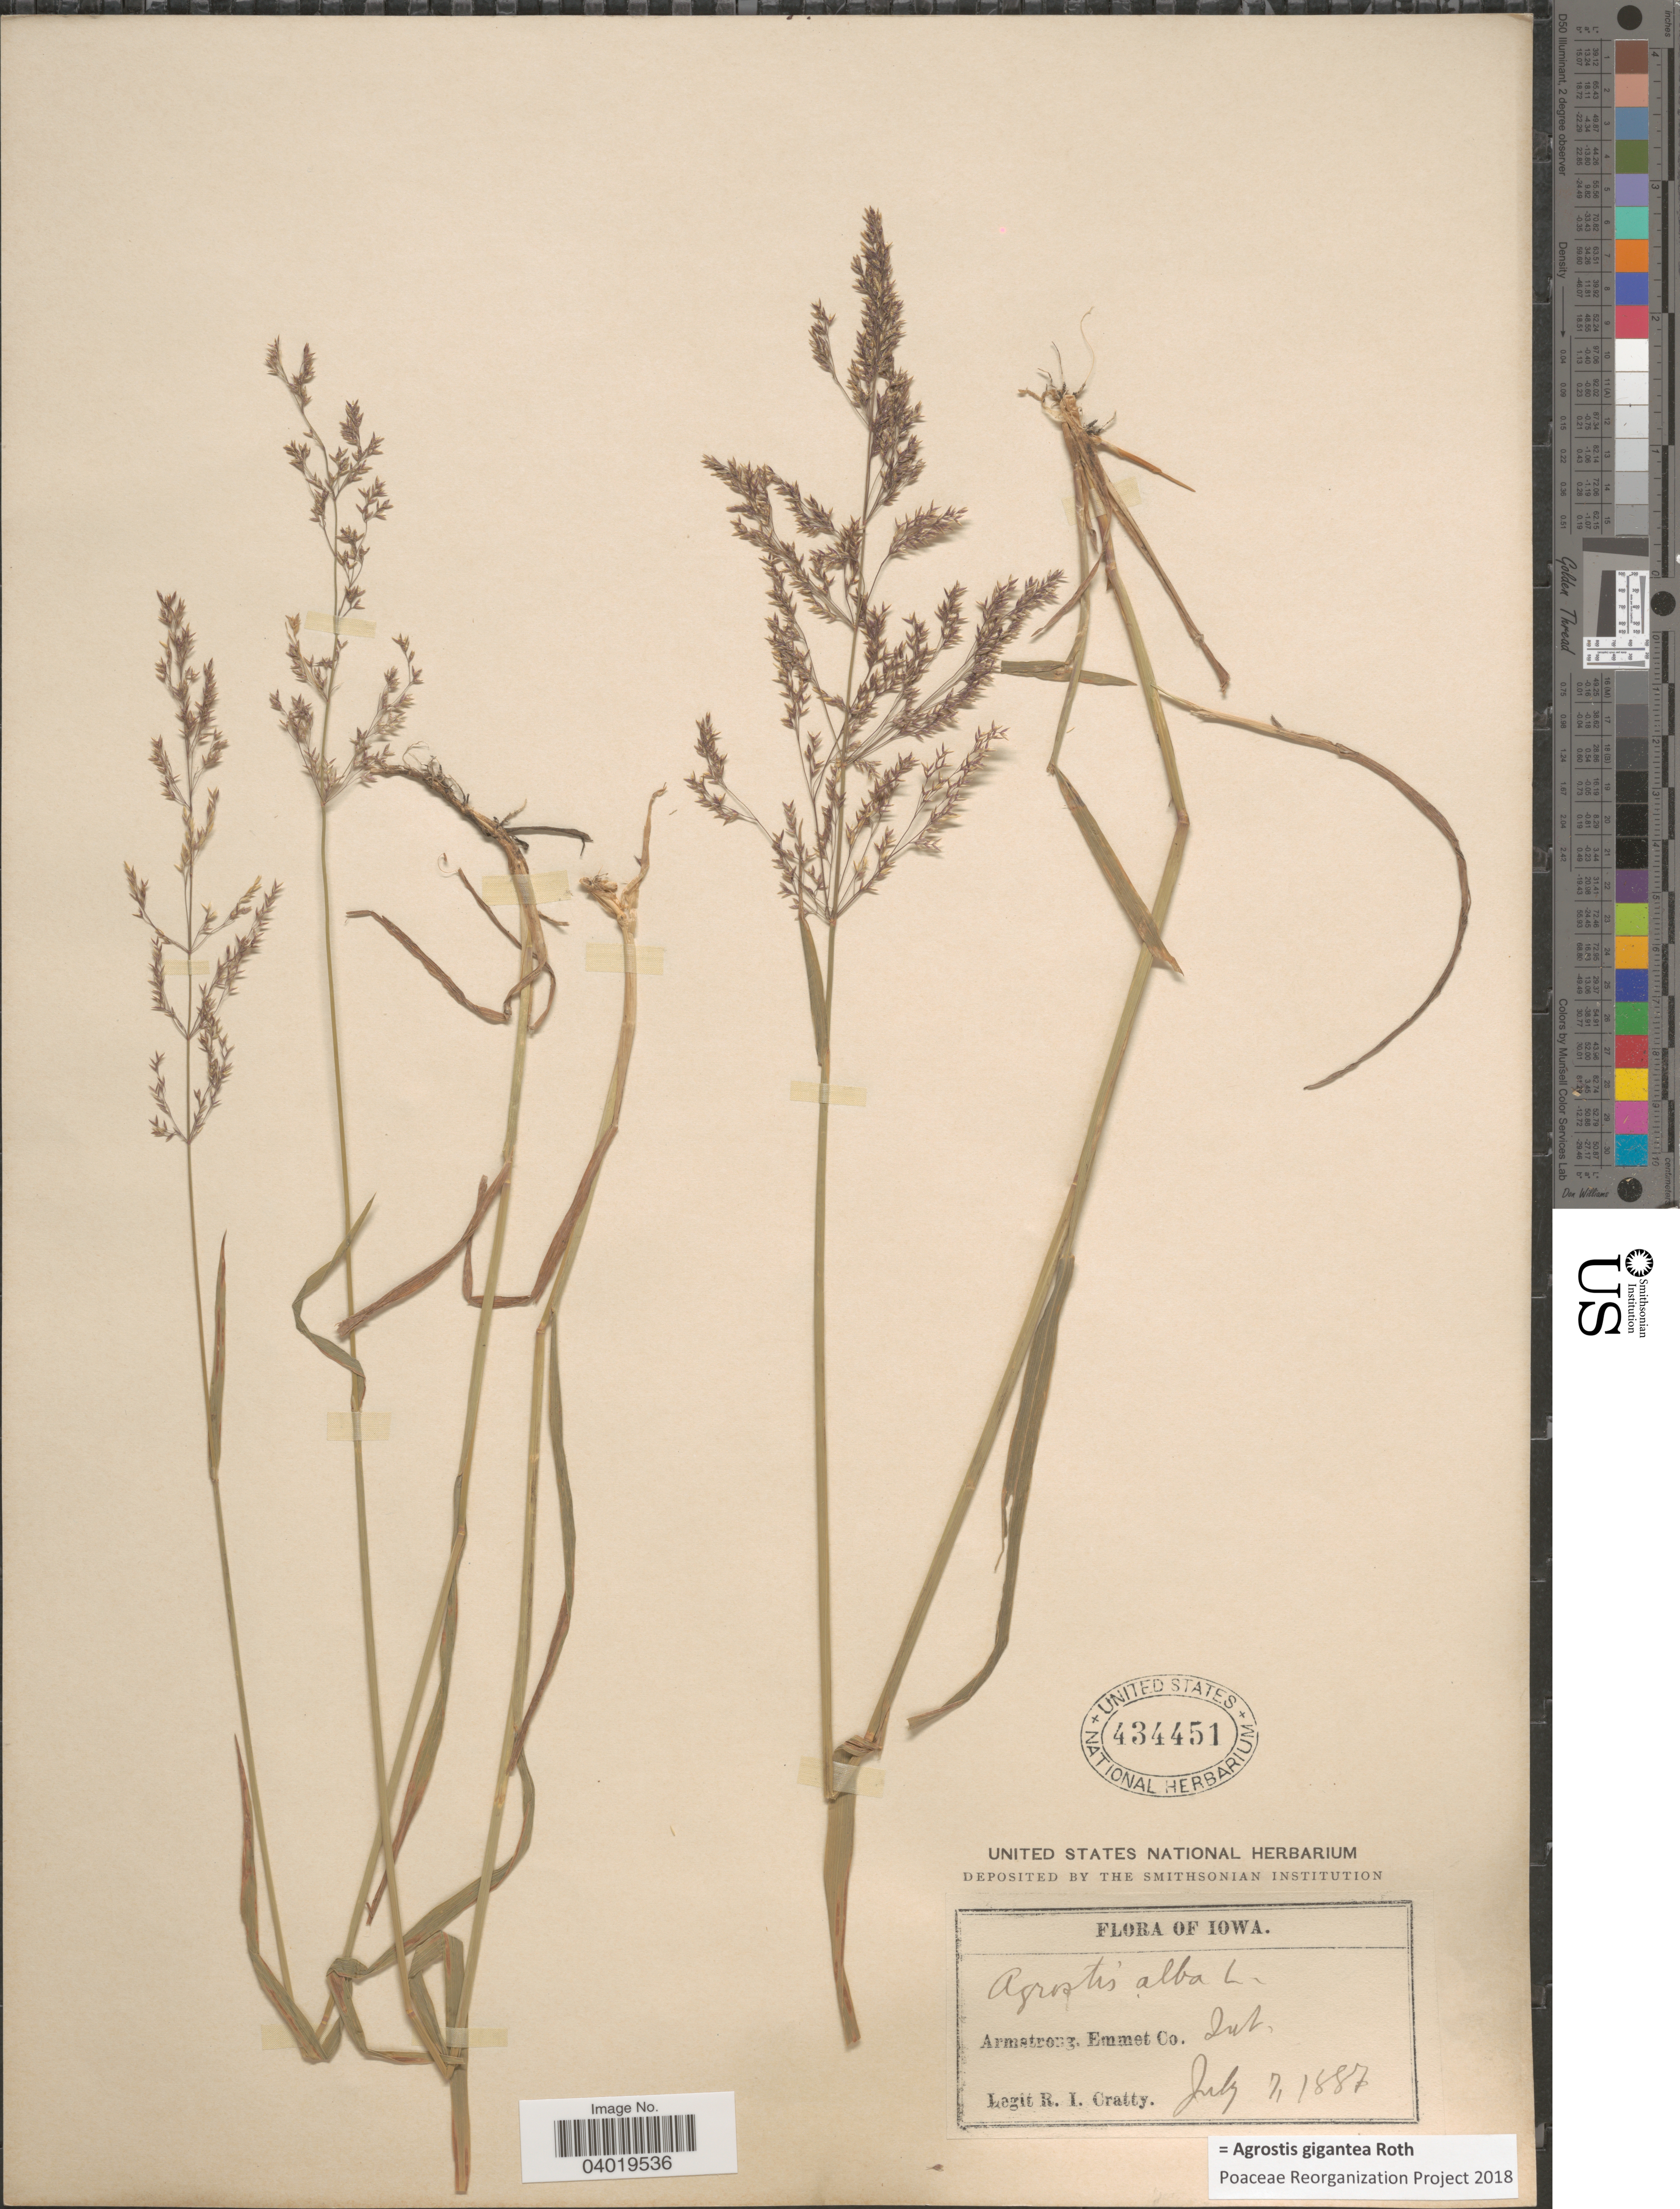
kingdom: Plantae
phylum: Tracheophyta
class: Liliopsida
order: Poales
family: Poaceae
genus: Agrostis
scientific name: Agrostis gigantea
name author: Roth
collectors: R. Cratty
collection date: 1887-07-07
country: United States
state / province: Iowa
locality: Armstrong, Emmet Co. Int.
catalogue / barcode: US 434451